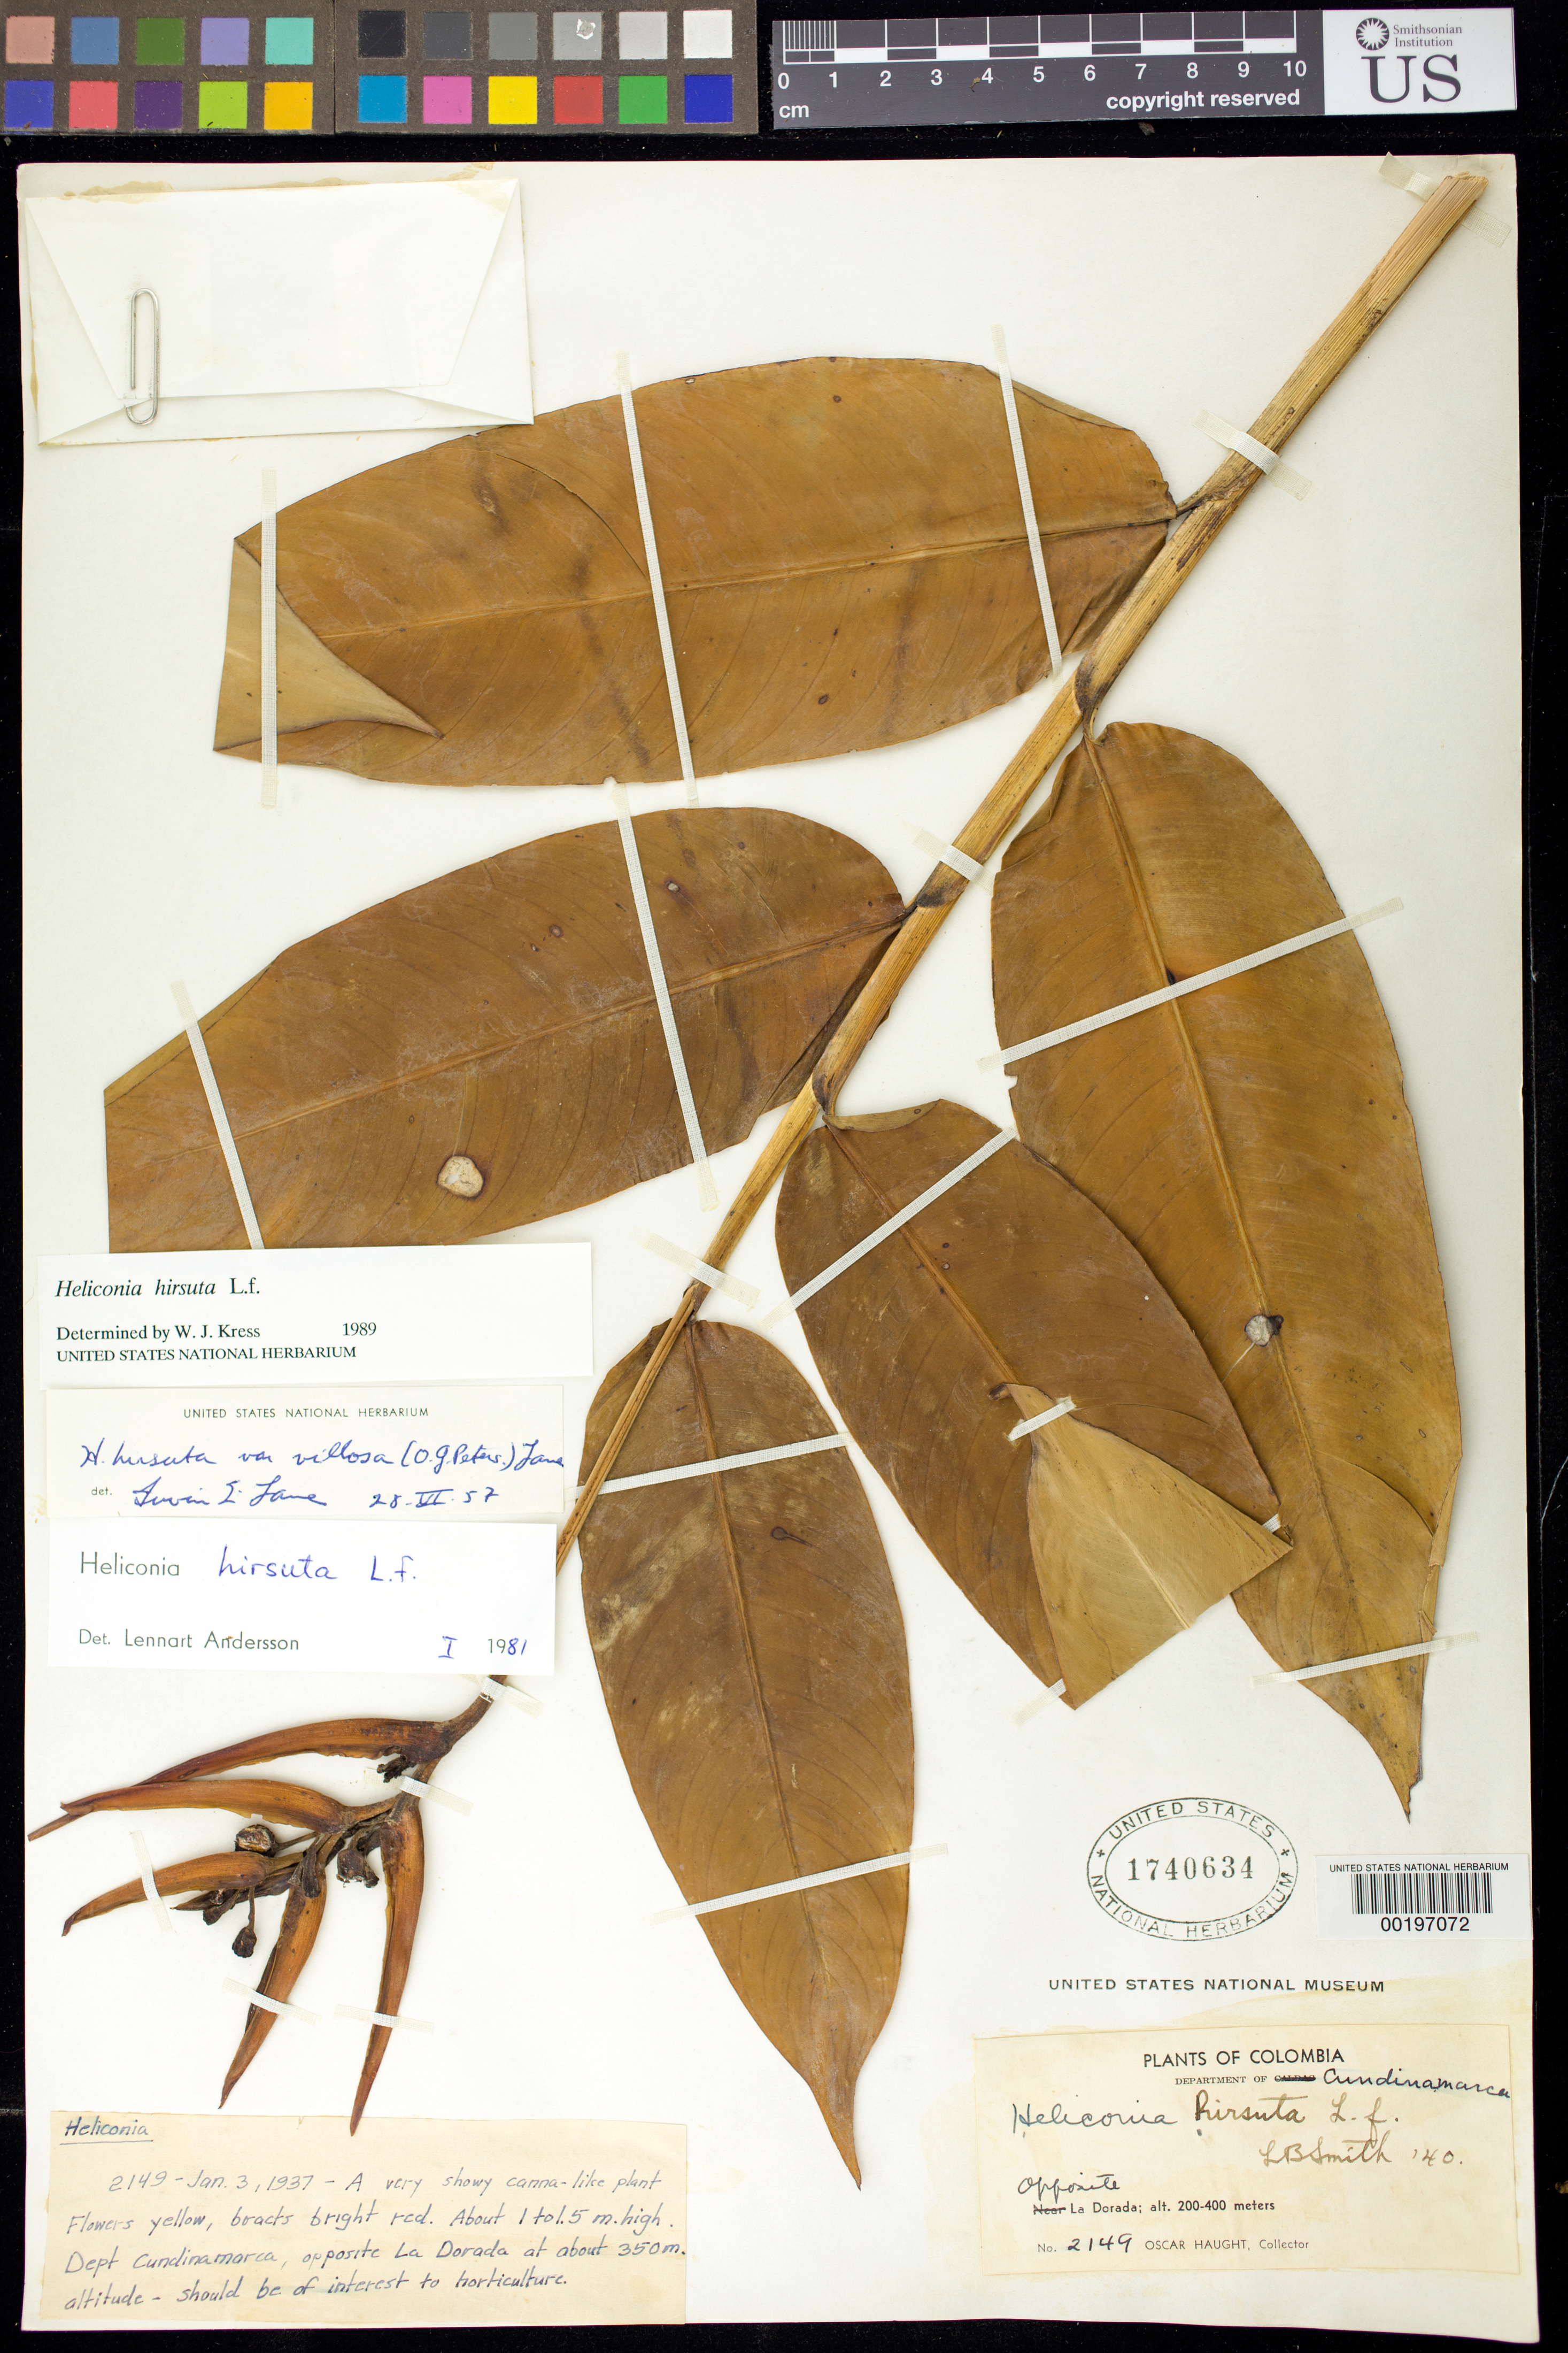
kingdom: Plantae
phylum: Tracheophyta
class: Liliopsida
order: Zingiberales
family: Heliconiaceae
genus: Heliconia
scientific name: Heliconia hirsuta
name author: L. f.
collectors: O. L. Haught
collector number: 2149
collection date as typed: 03 Jan 1937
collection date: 1937-01-03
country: Colombia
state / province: Cundinamarca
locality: Opposite La Dorada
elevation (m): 350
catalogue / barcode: US 1740634